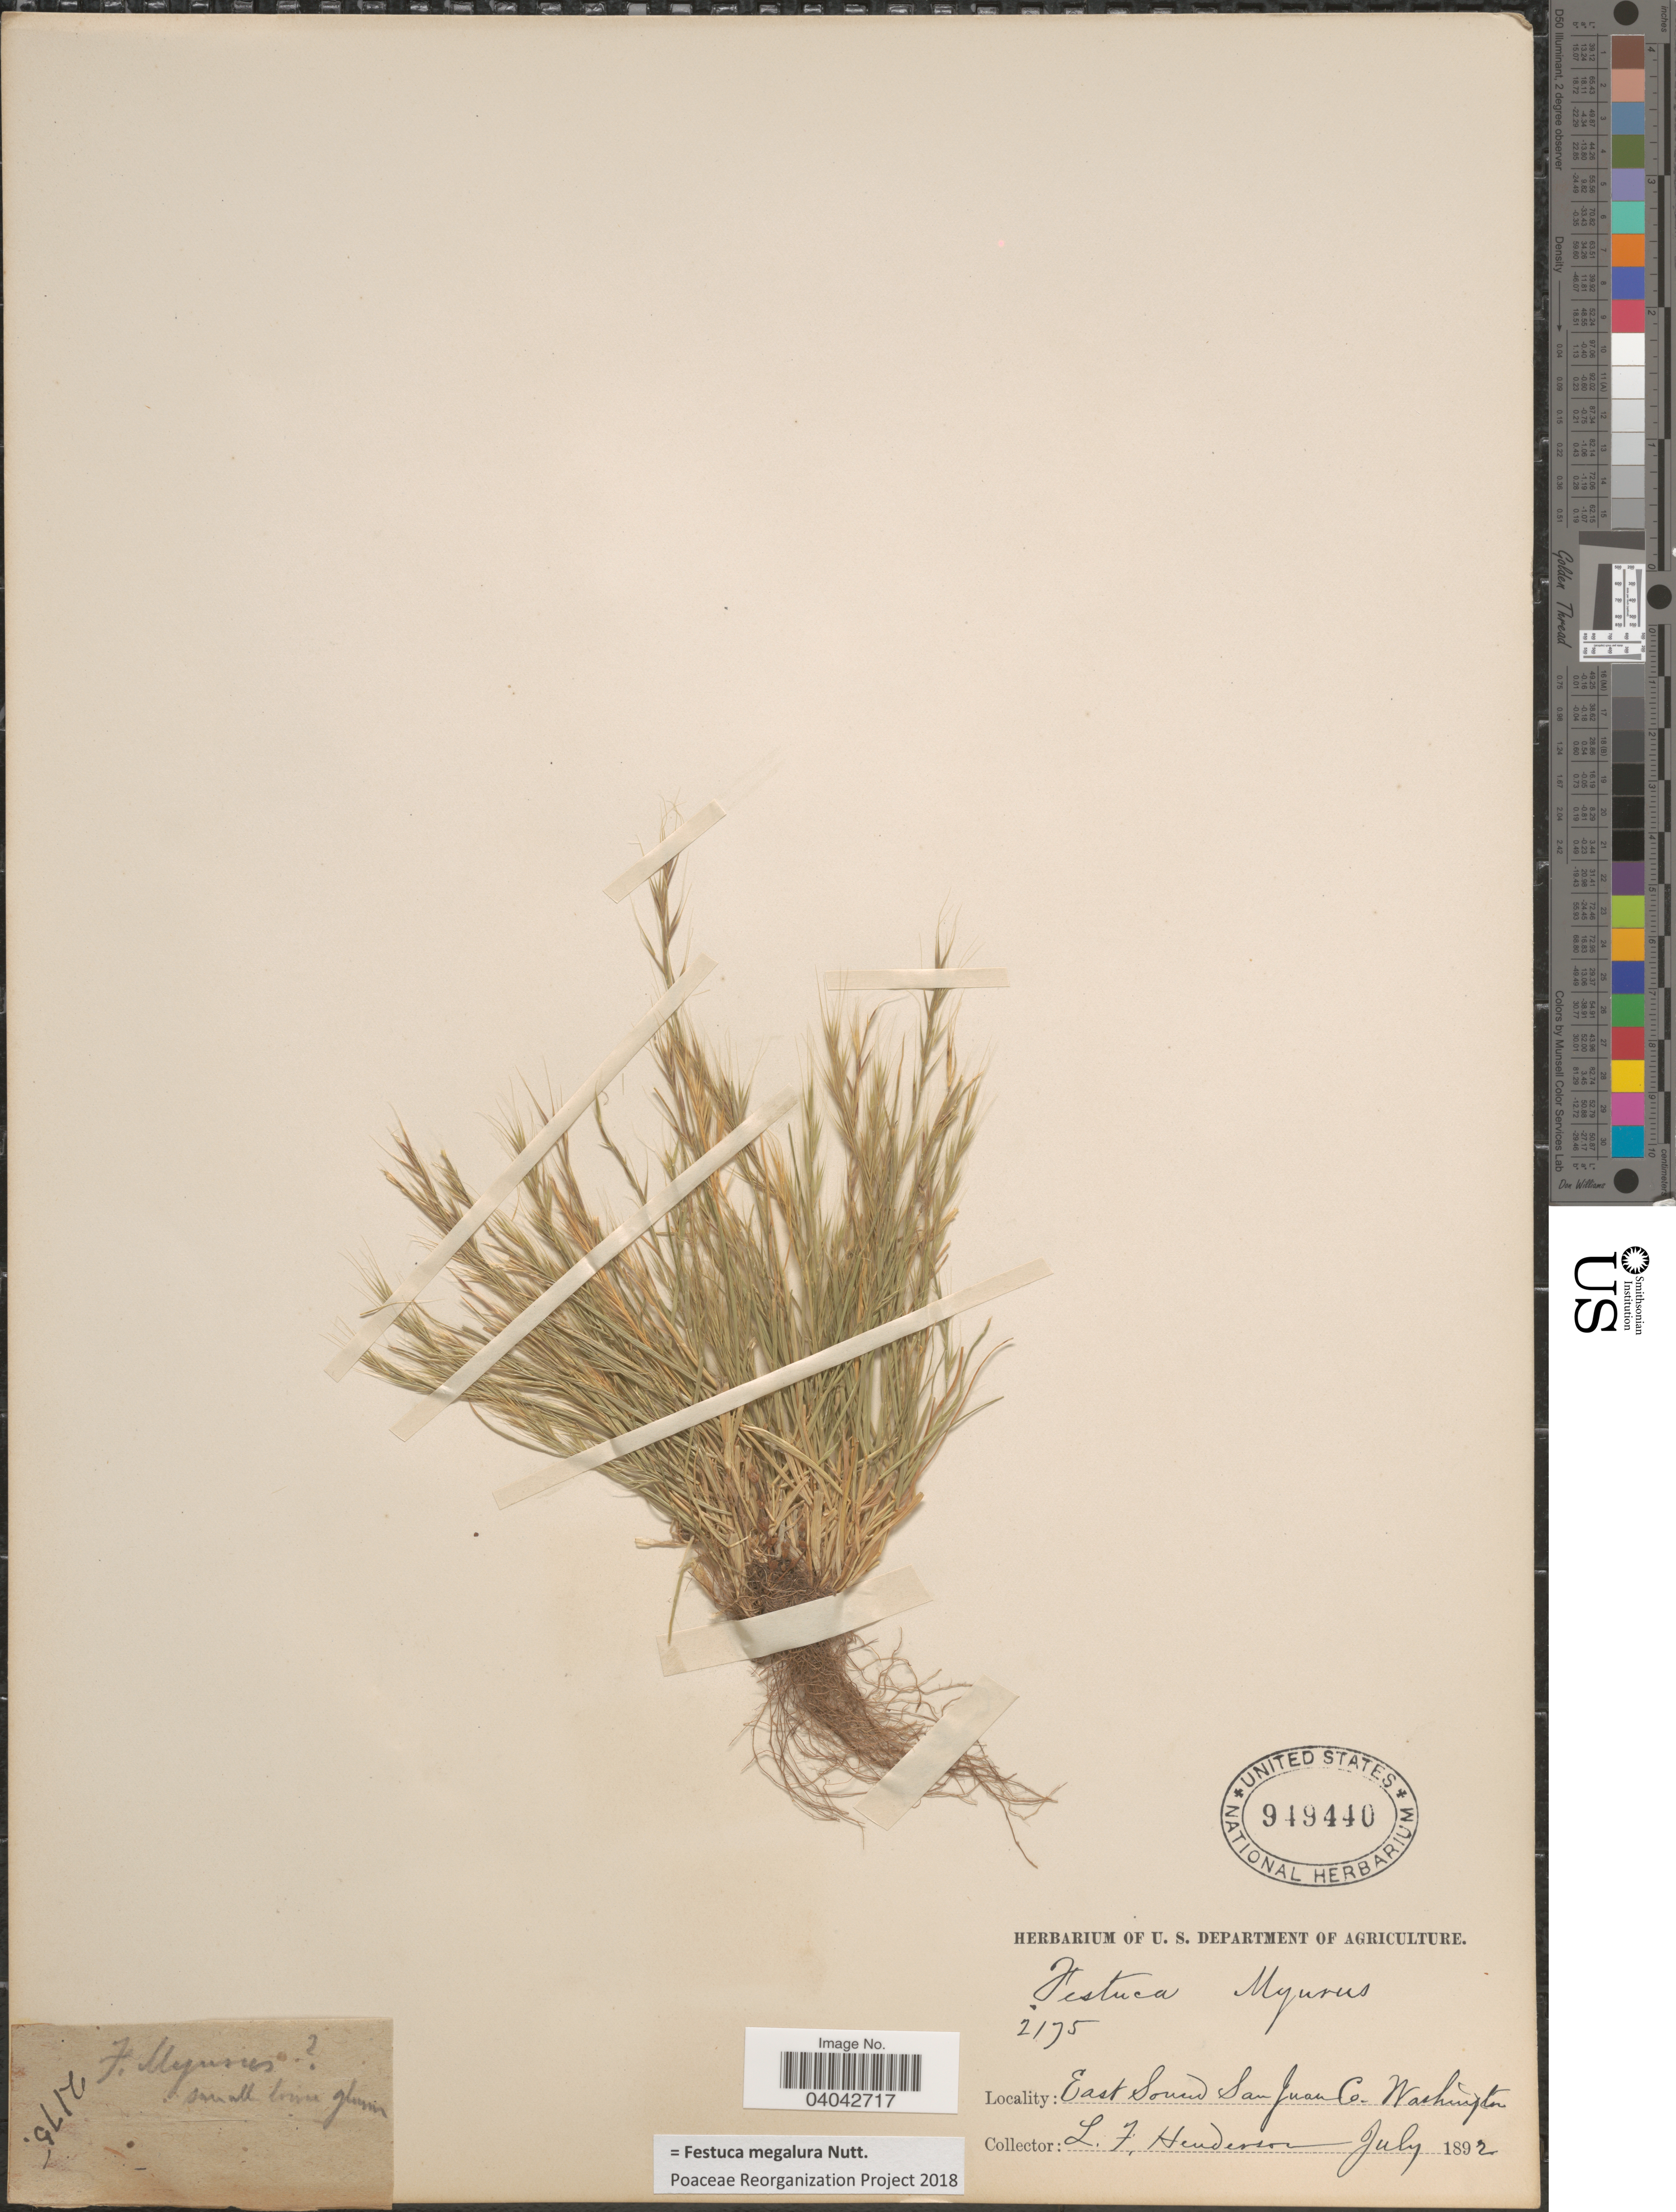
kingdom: Plantae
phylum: Tracheophyta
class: Liliopsida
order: Poales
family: Poaceae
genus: Festuca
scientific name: Festuca megalura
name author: Nutt.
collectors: L. Henderson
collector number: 2175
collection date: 1892-07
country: United States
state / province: Washington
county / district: San Juan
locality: East Sound San Juan Co.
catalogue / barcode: US 949440